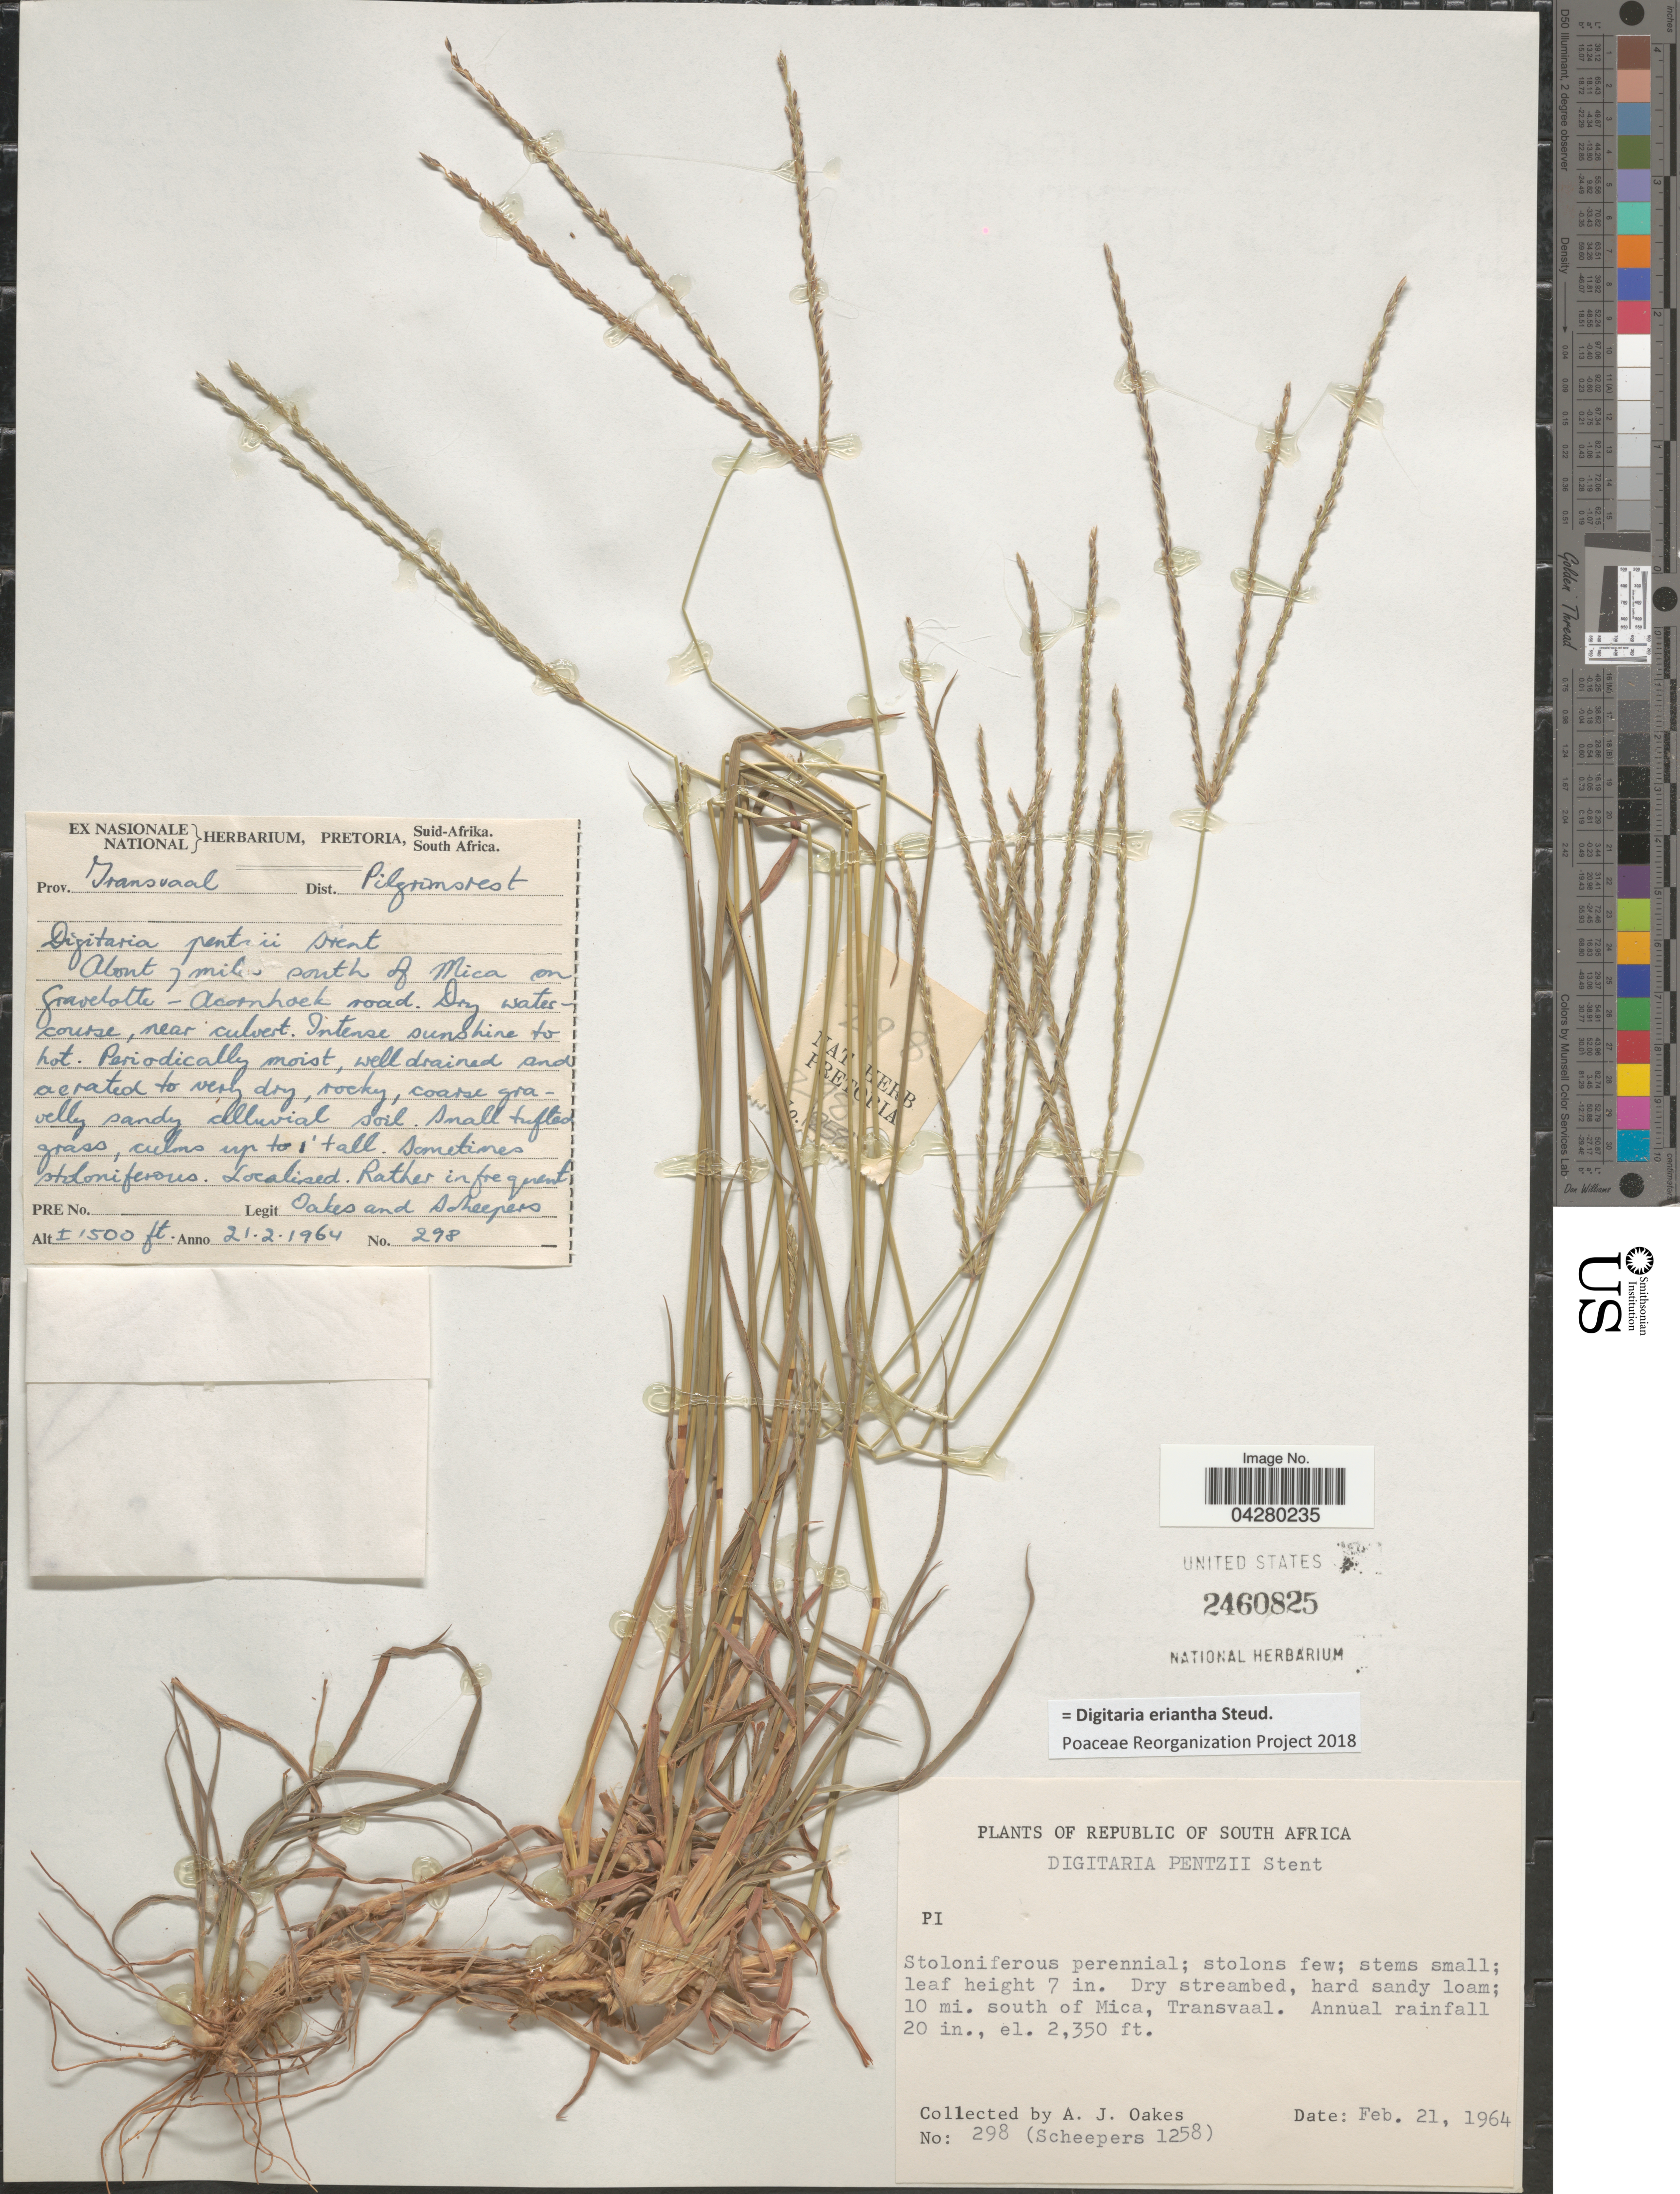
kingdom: Plantae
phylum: Tracheophyta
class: Liliopsida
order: Poales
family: Poaceae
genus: Digitaria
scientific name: Digitaria eriantha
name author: Steud.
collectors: A. Oakes & Scheepers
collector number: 298/1258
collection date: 1964-02-21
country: South Africa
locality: Prov. Transvaal. Dist. Pilgrimsrest. About 7 miles south of Mica on Gravelotte - Acornhoek road. Dry streambed, hard sandy loam; 10 mi south of Mica, Transvaal.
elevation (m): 716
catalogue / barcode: US 2460825